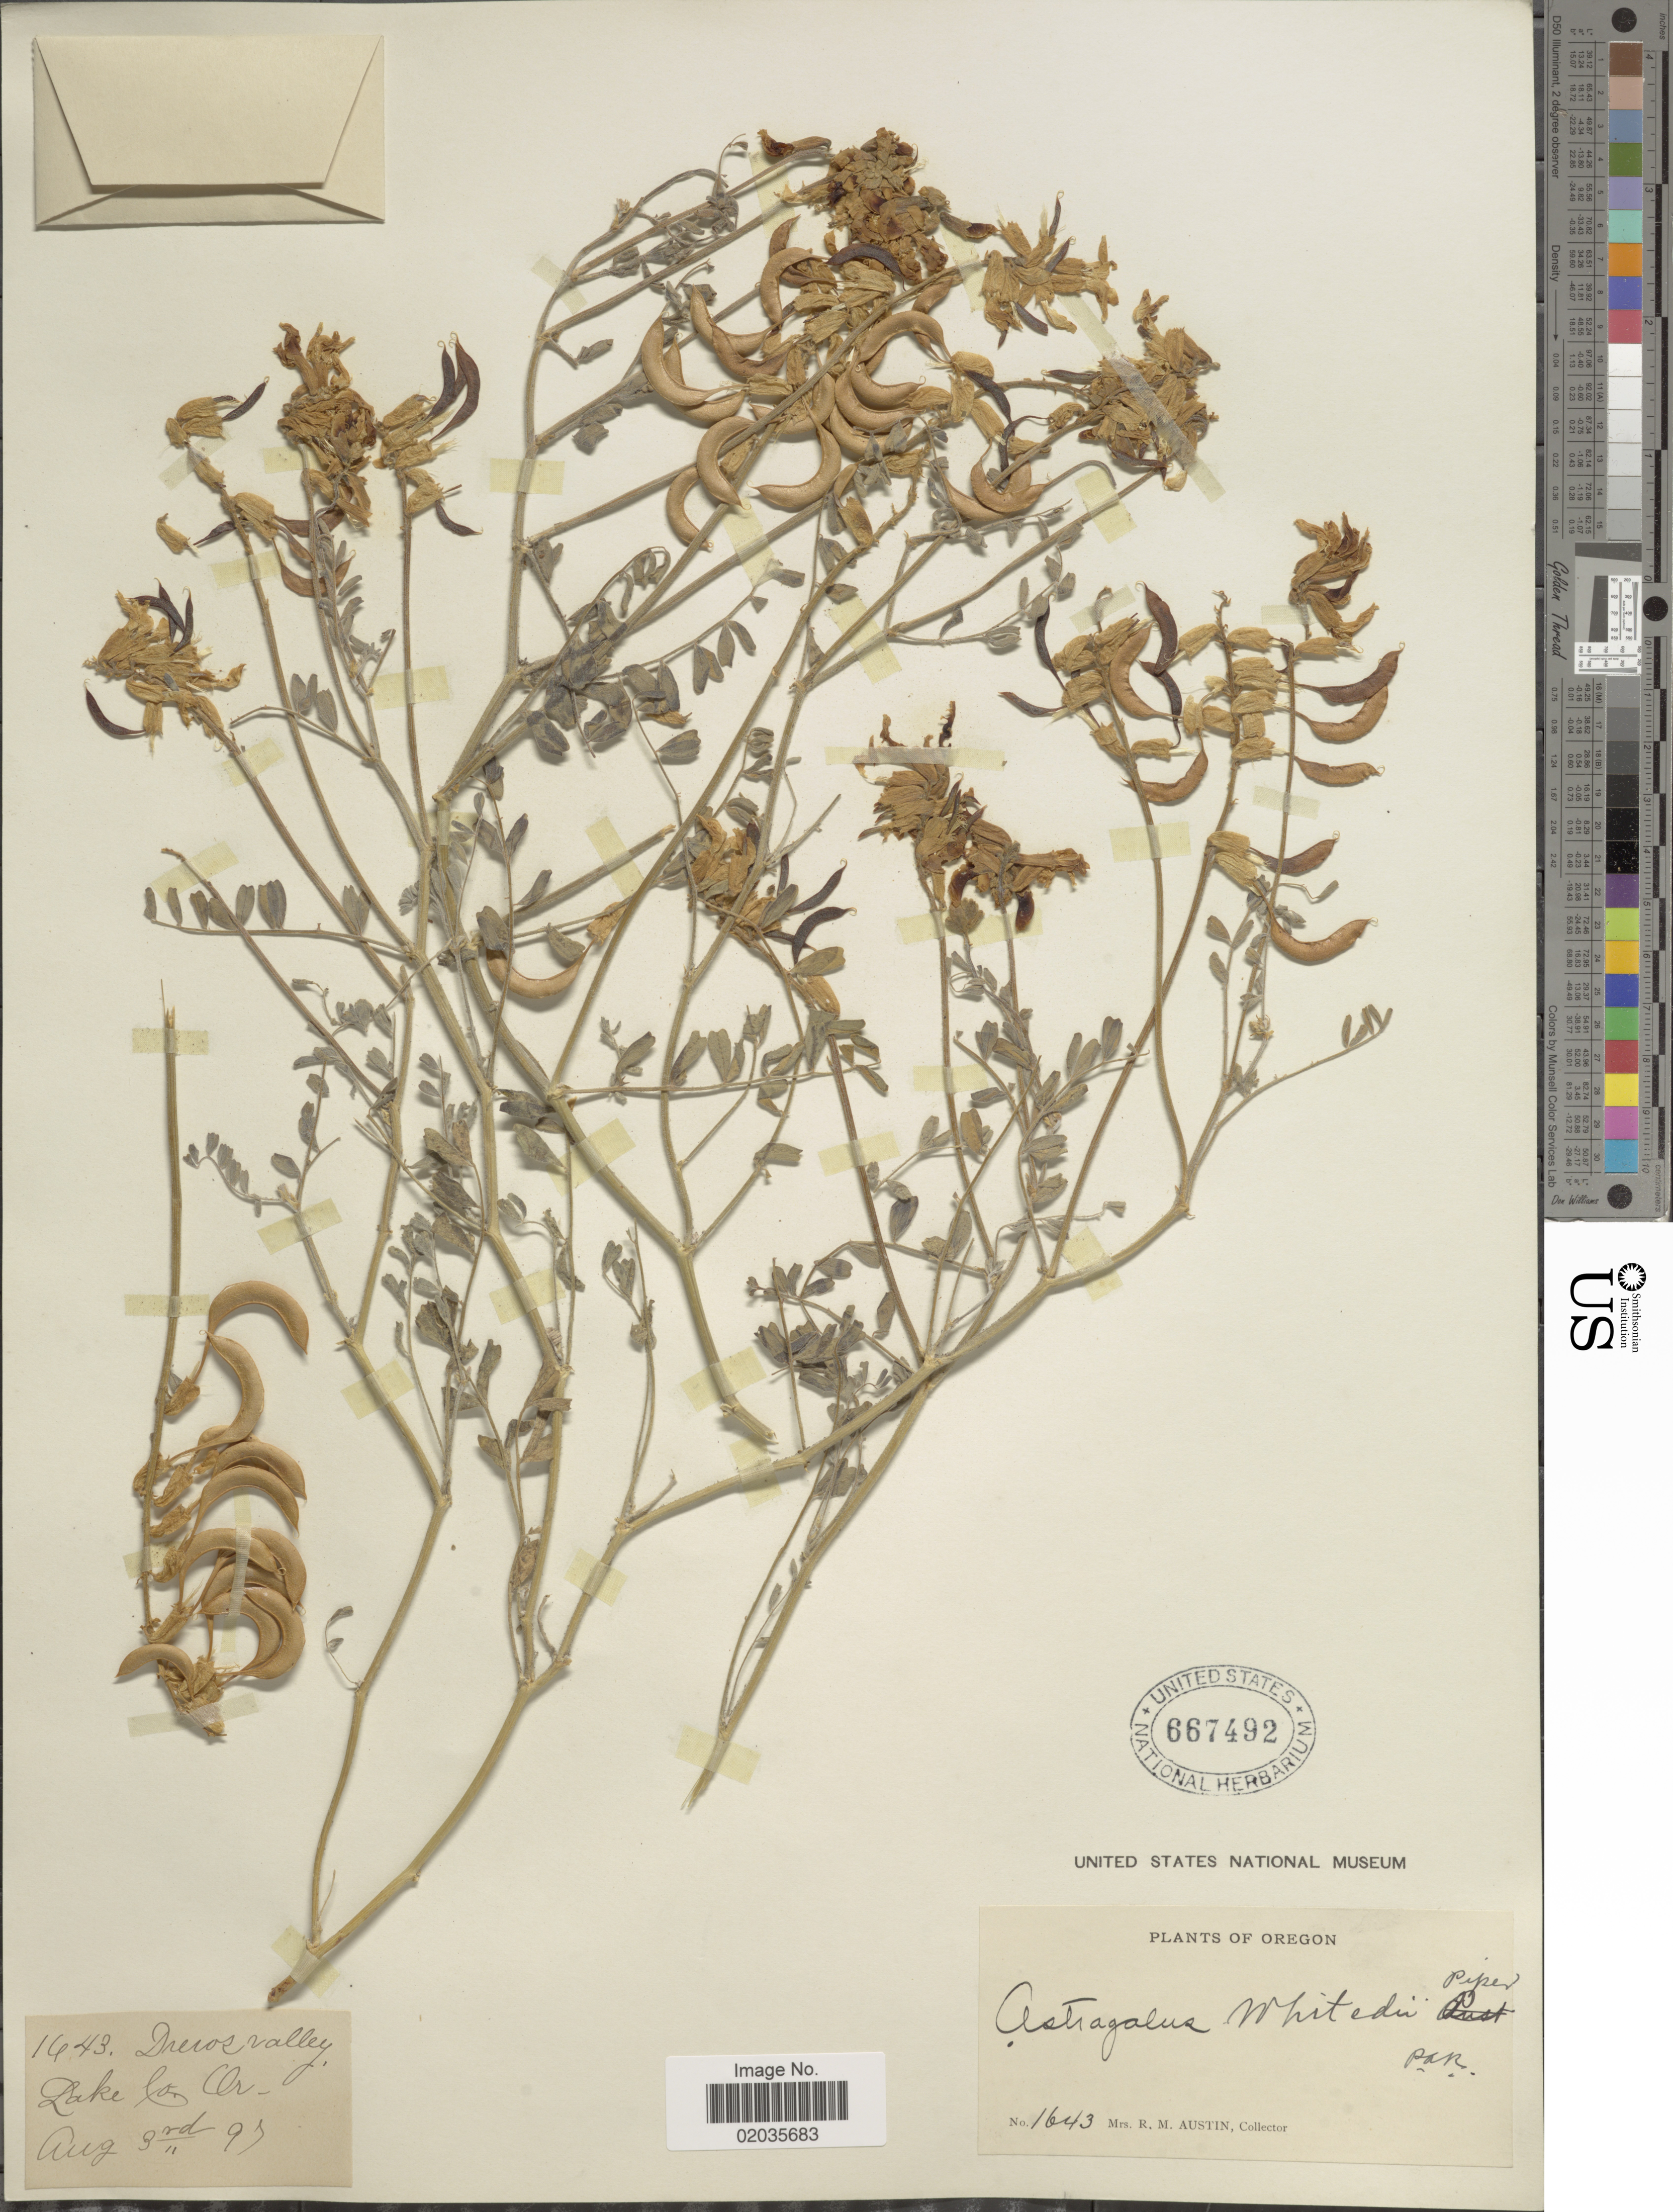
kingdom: Plantae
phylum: Tracheophyta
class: Magnoliopsida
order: Fabales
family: Fabaceae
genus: Astragalus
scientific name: Astragalus whitedii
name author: Piper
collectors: R. Austin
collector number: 1643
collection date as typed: Transcribed d/m/y: 3/8/97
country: United States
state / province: Oregon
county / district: Lake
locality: Lake Co.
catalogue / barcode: US 667492